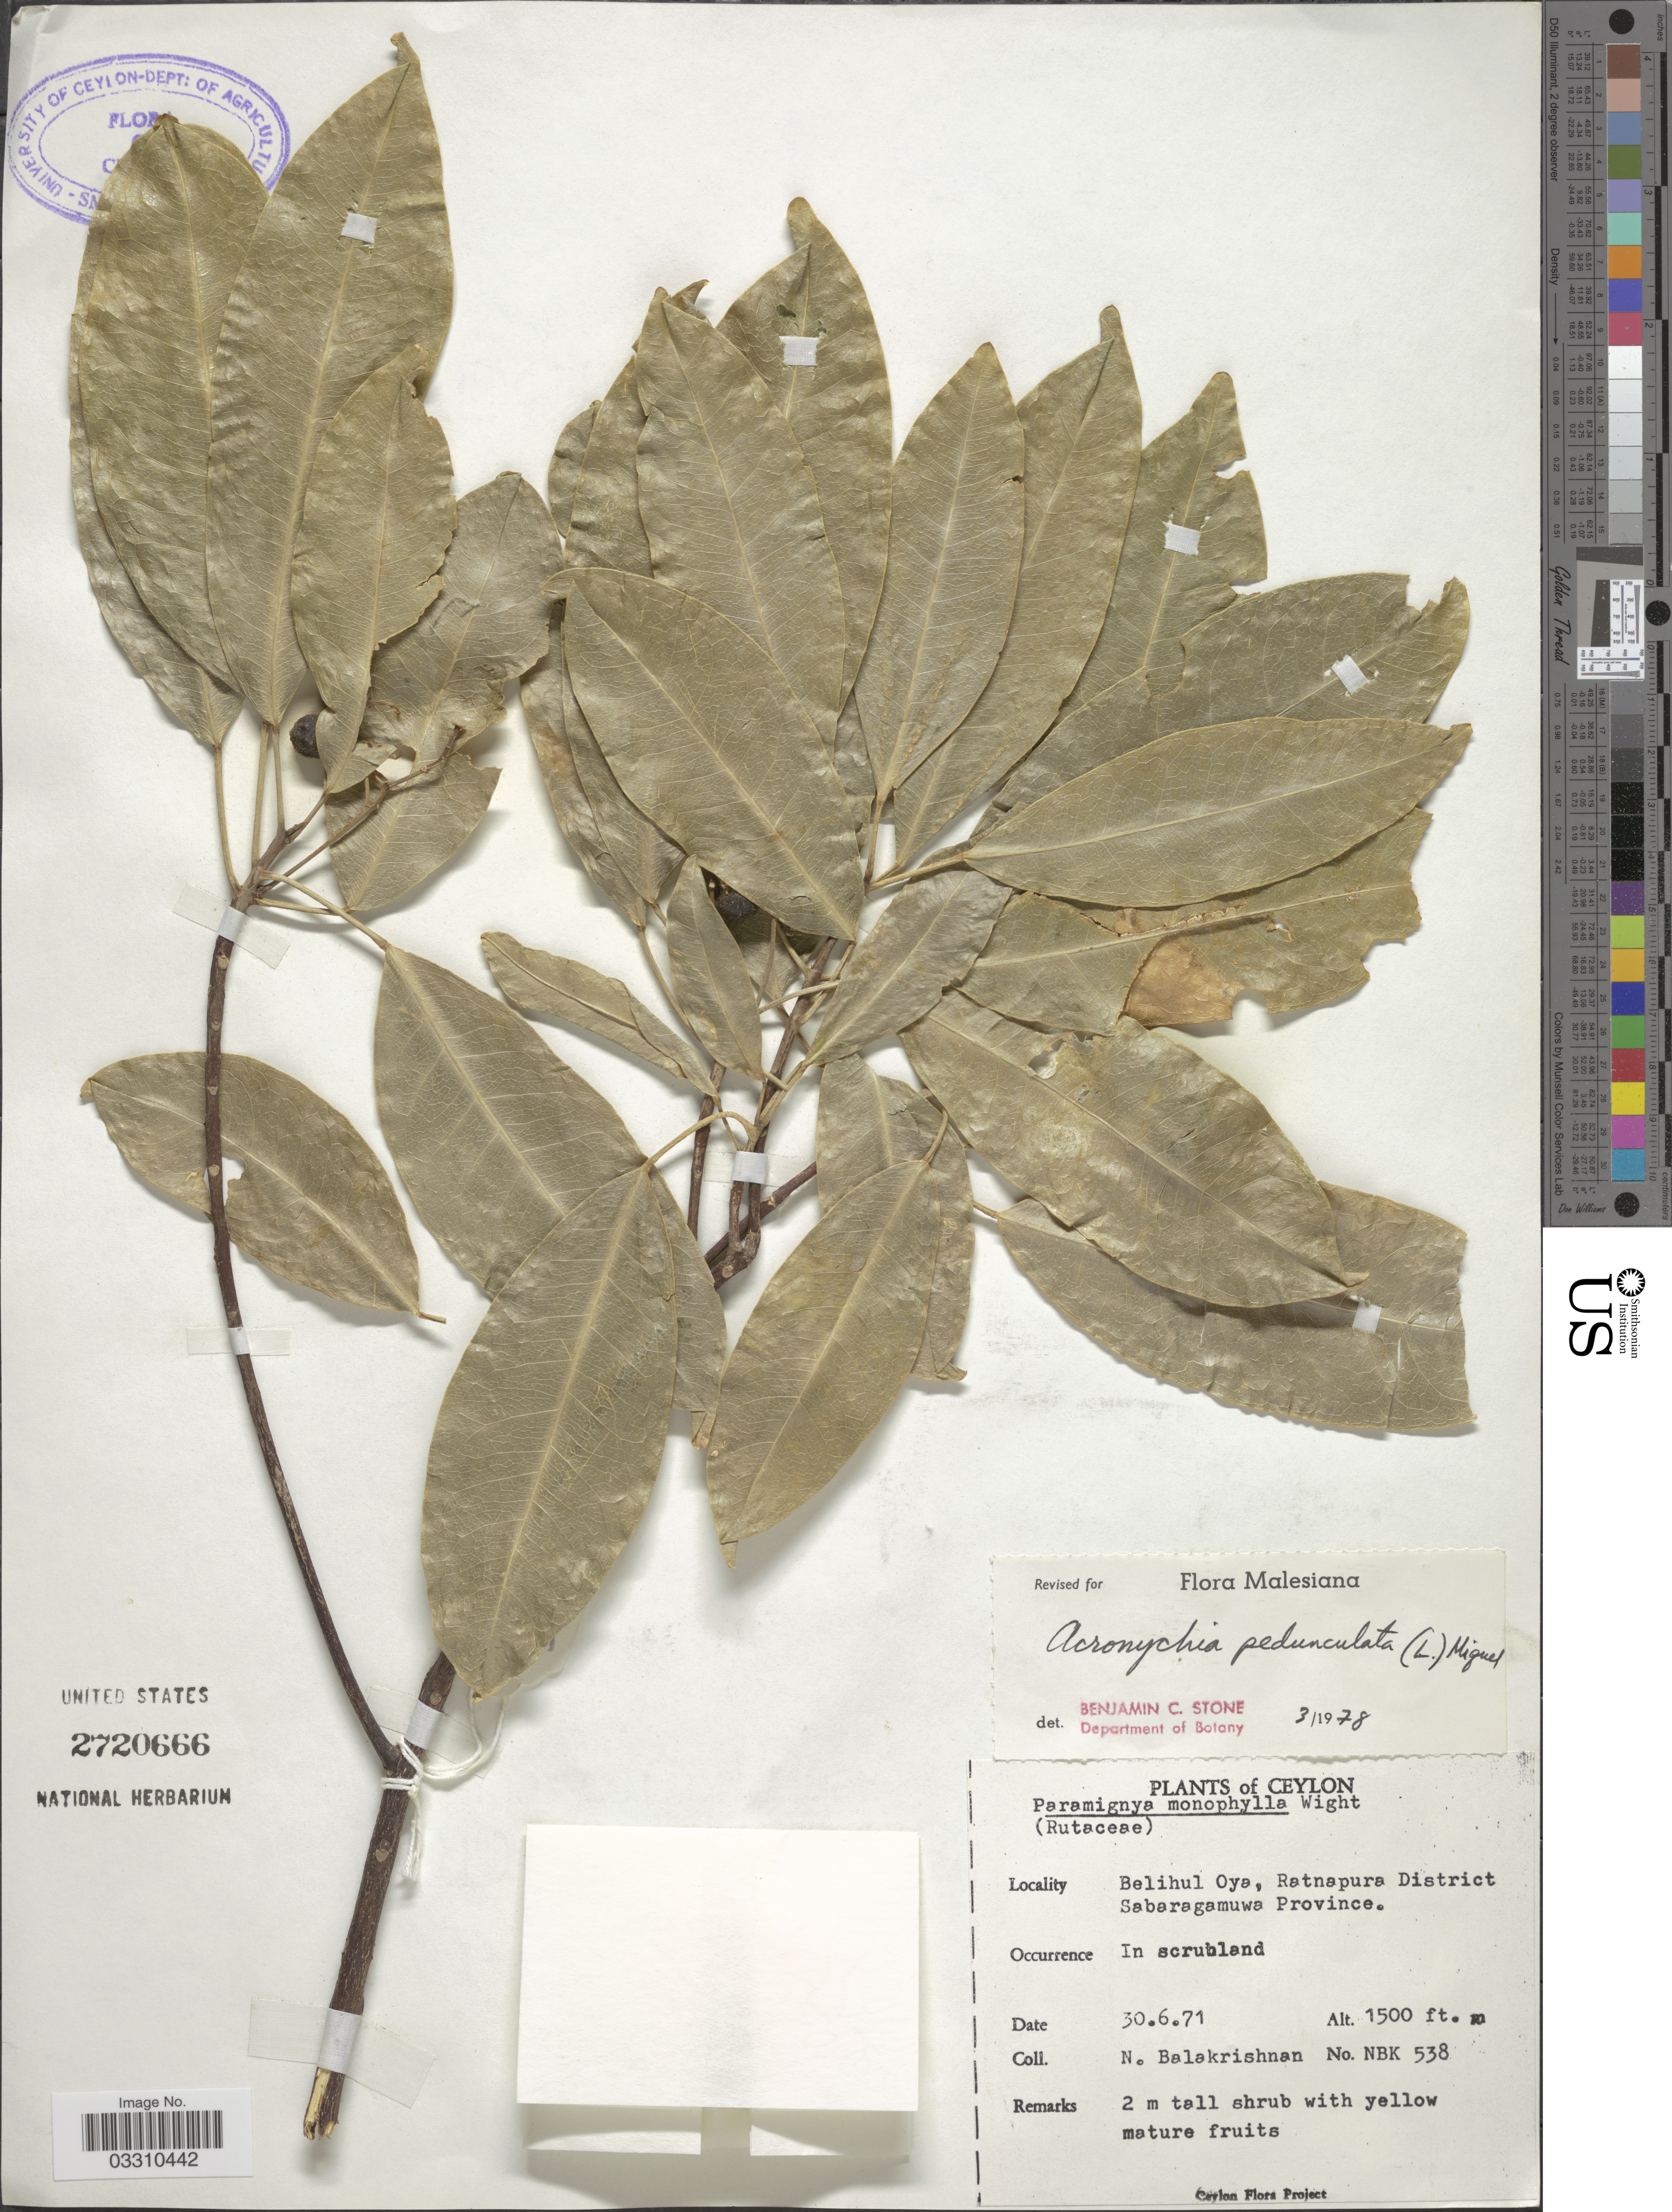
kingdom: Plantae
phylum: Tracheophyta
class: Magnoliopsida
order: Sapindales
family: Rutaceae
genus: Acronychia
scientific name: Acronychia pedunculata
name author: (L.) Miq.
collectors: N. Balakrishnan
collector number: NBK538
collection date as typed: Transcribed d/m/y: 30/6/71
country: Sri Lanka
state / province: Sabaragamuwa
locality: Ceylon, Belihul Oya, Ratnapura District, Sabaragamuwa Province.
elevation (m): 457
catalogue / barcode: US 2720666